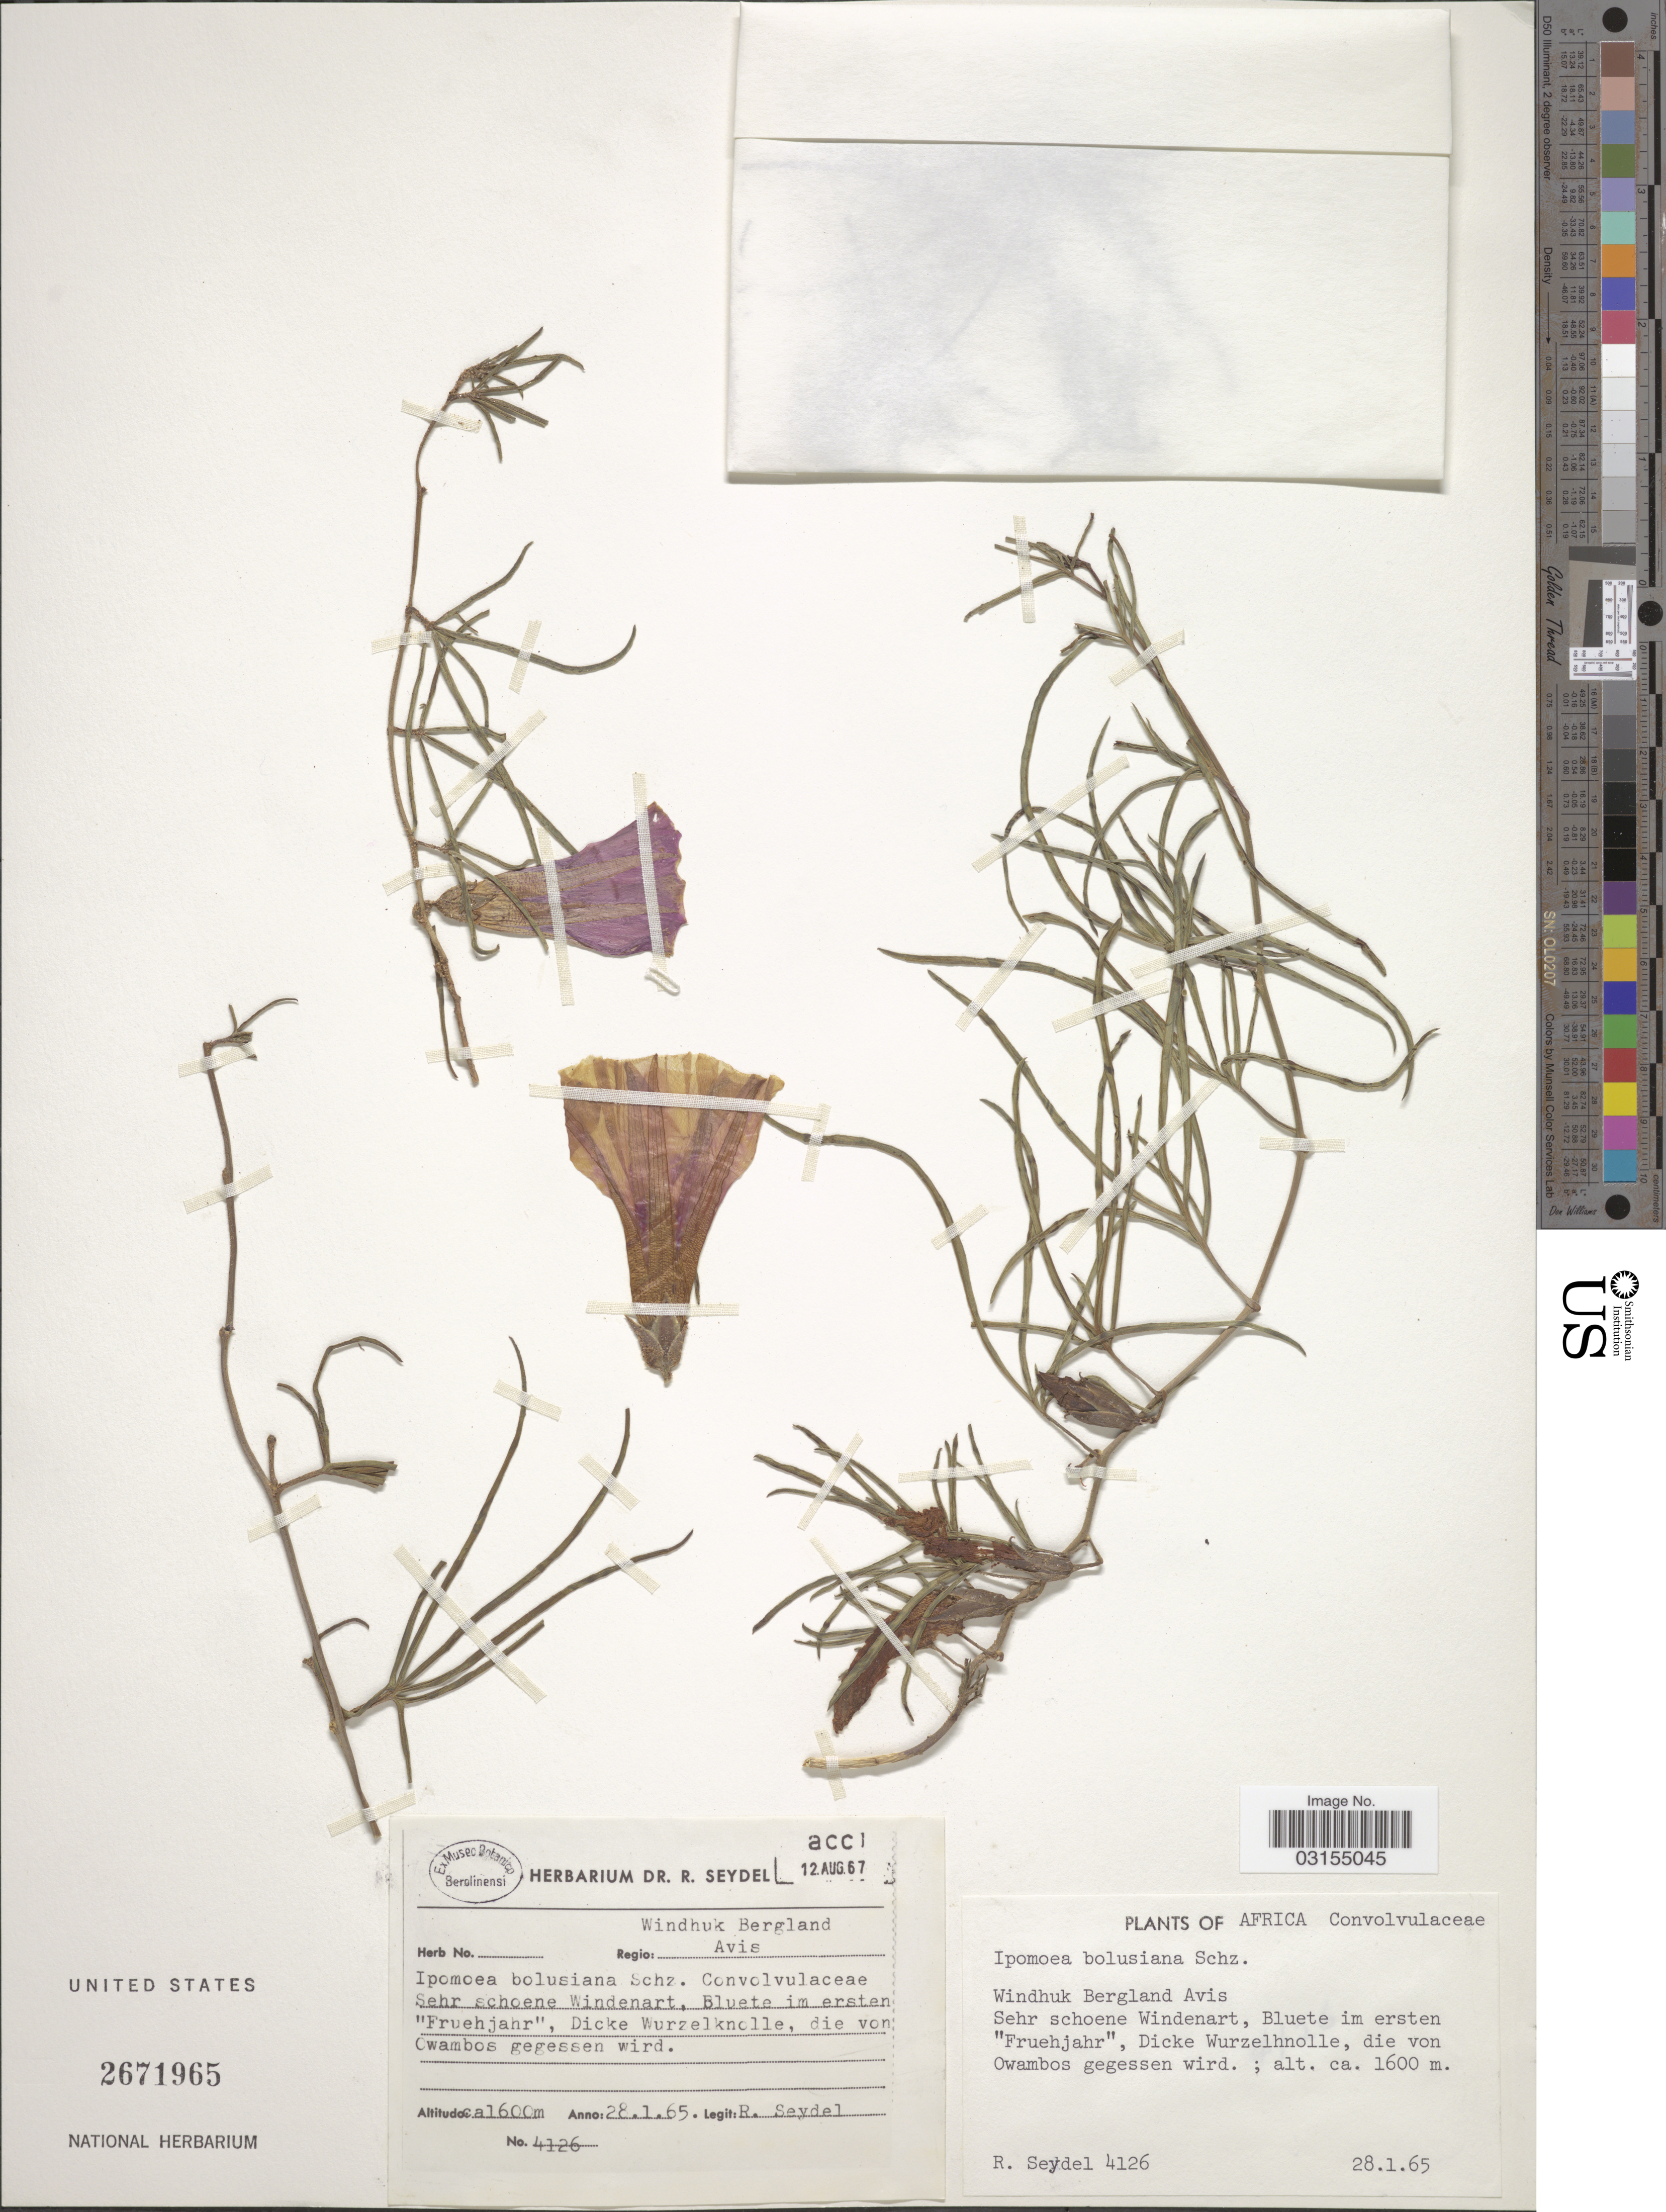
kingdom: Plantae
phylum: Tracheophyta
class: Magnoliopsida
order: Solanales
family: Convolvulaceae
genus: Ipomoea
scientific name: Ipomoea bolusiana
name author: Schinz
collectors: R. Seydel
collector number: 4126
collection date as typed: Transcribed d/m/y: 28/1/65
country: Namibia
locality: Regio: Windhuk Bergland, Avis. Africa.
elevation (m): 1600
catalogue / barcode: US 2671965